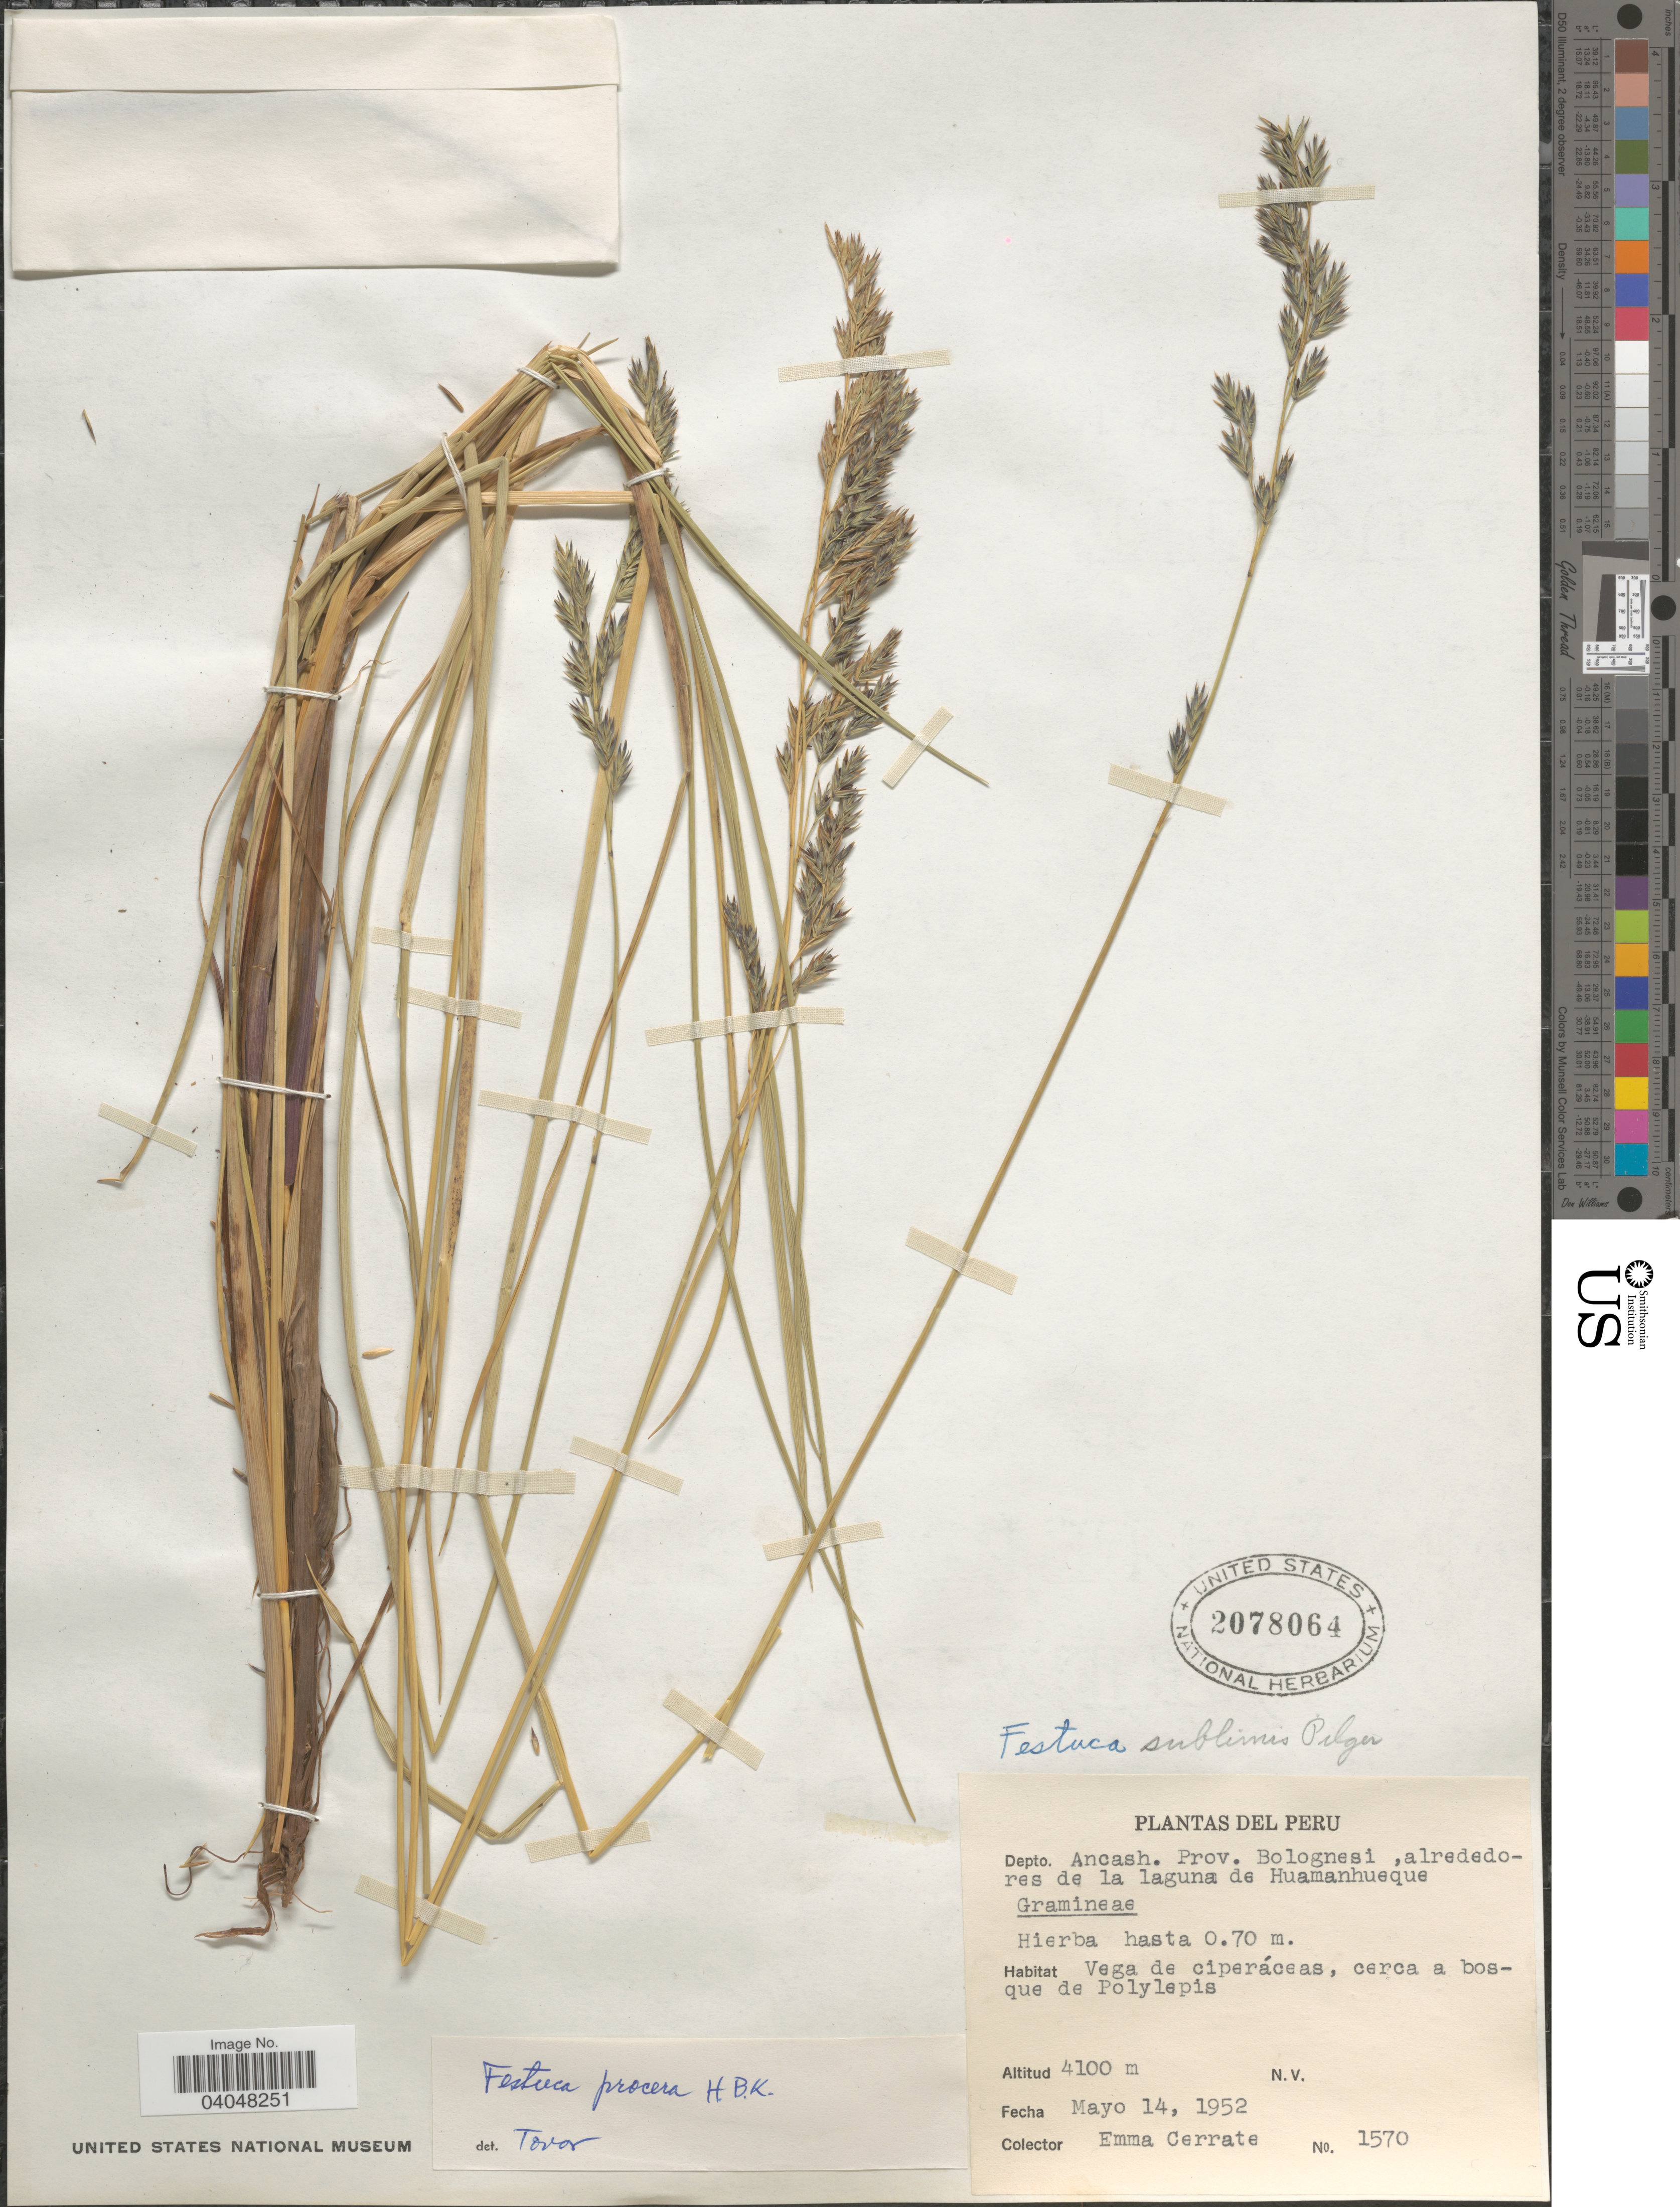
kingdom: Plantae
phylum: Tracheophyta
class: Liliopsida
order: Poales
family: Poaceae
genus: Festuca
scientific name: Festuca procera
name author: Kunth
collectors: E. Cerrate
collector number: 1570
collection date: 1952-05-14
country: Peru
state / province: Ancash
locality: Depto. Ancash. Prov. Bolognesi, alrededores de la laguna de Huamanhueque.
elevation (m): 4100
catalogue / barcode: US 2078064